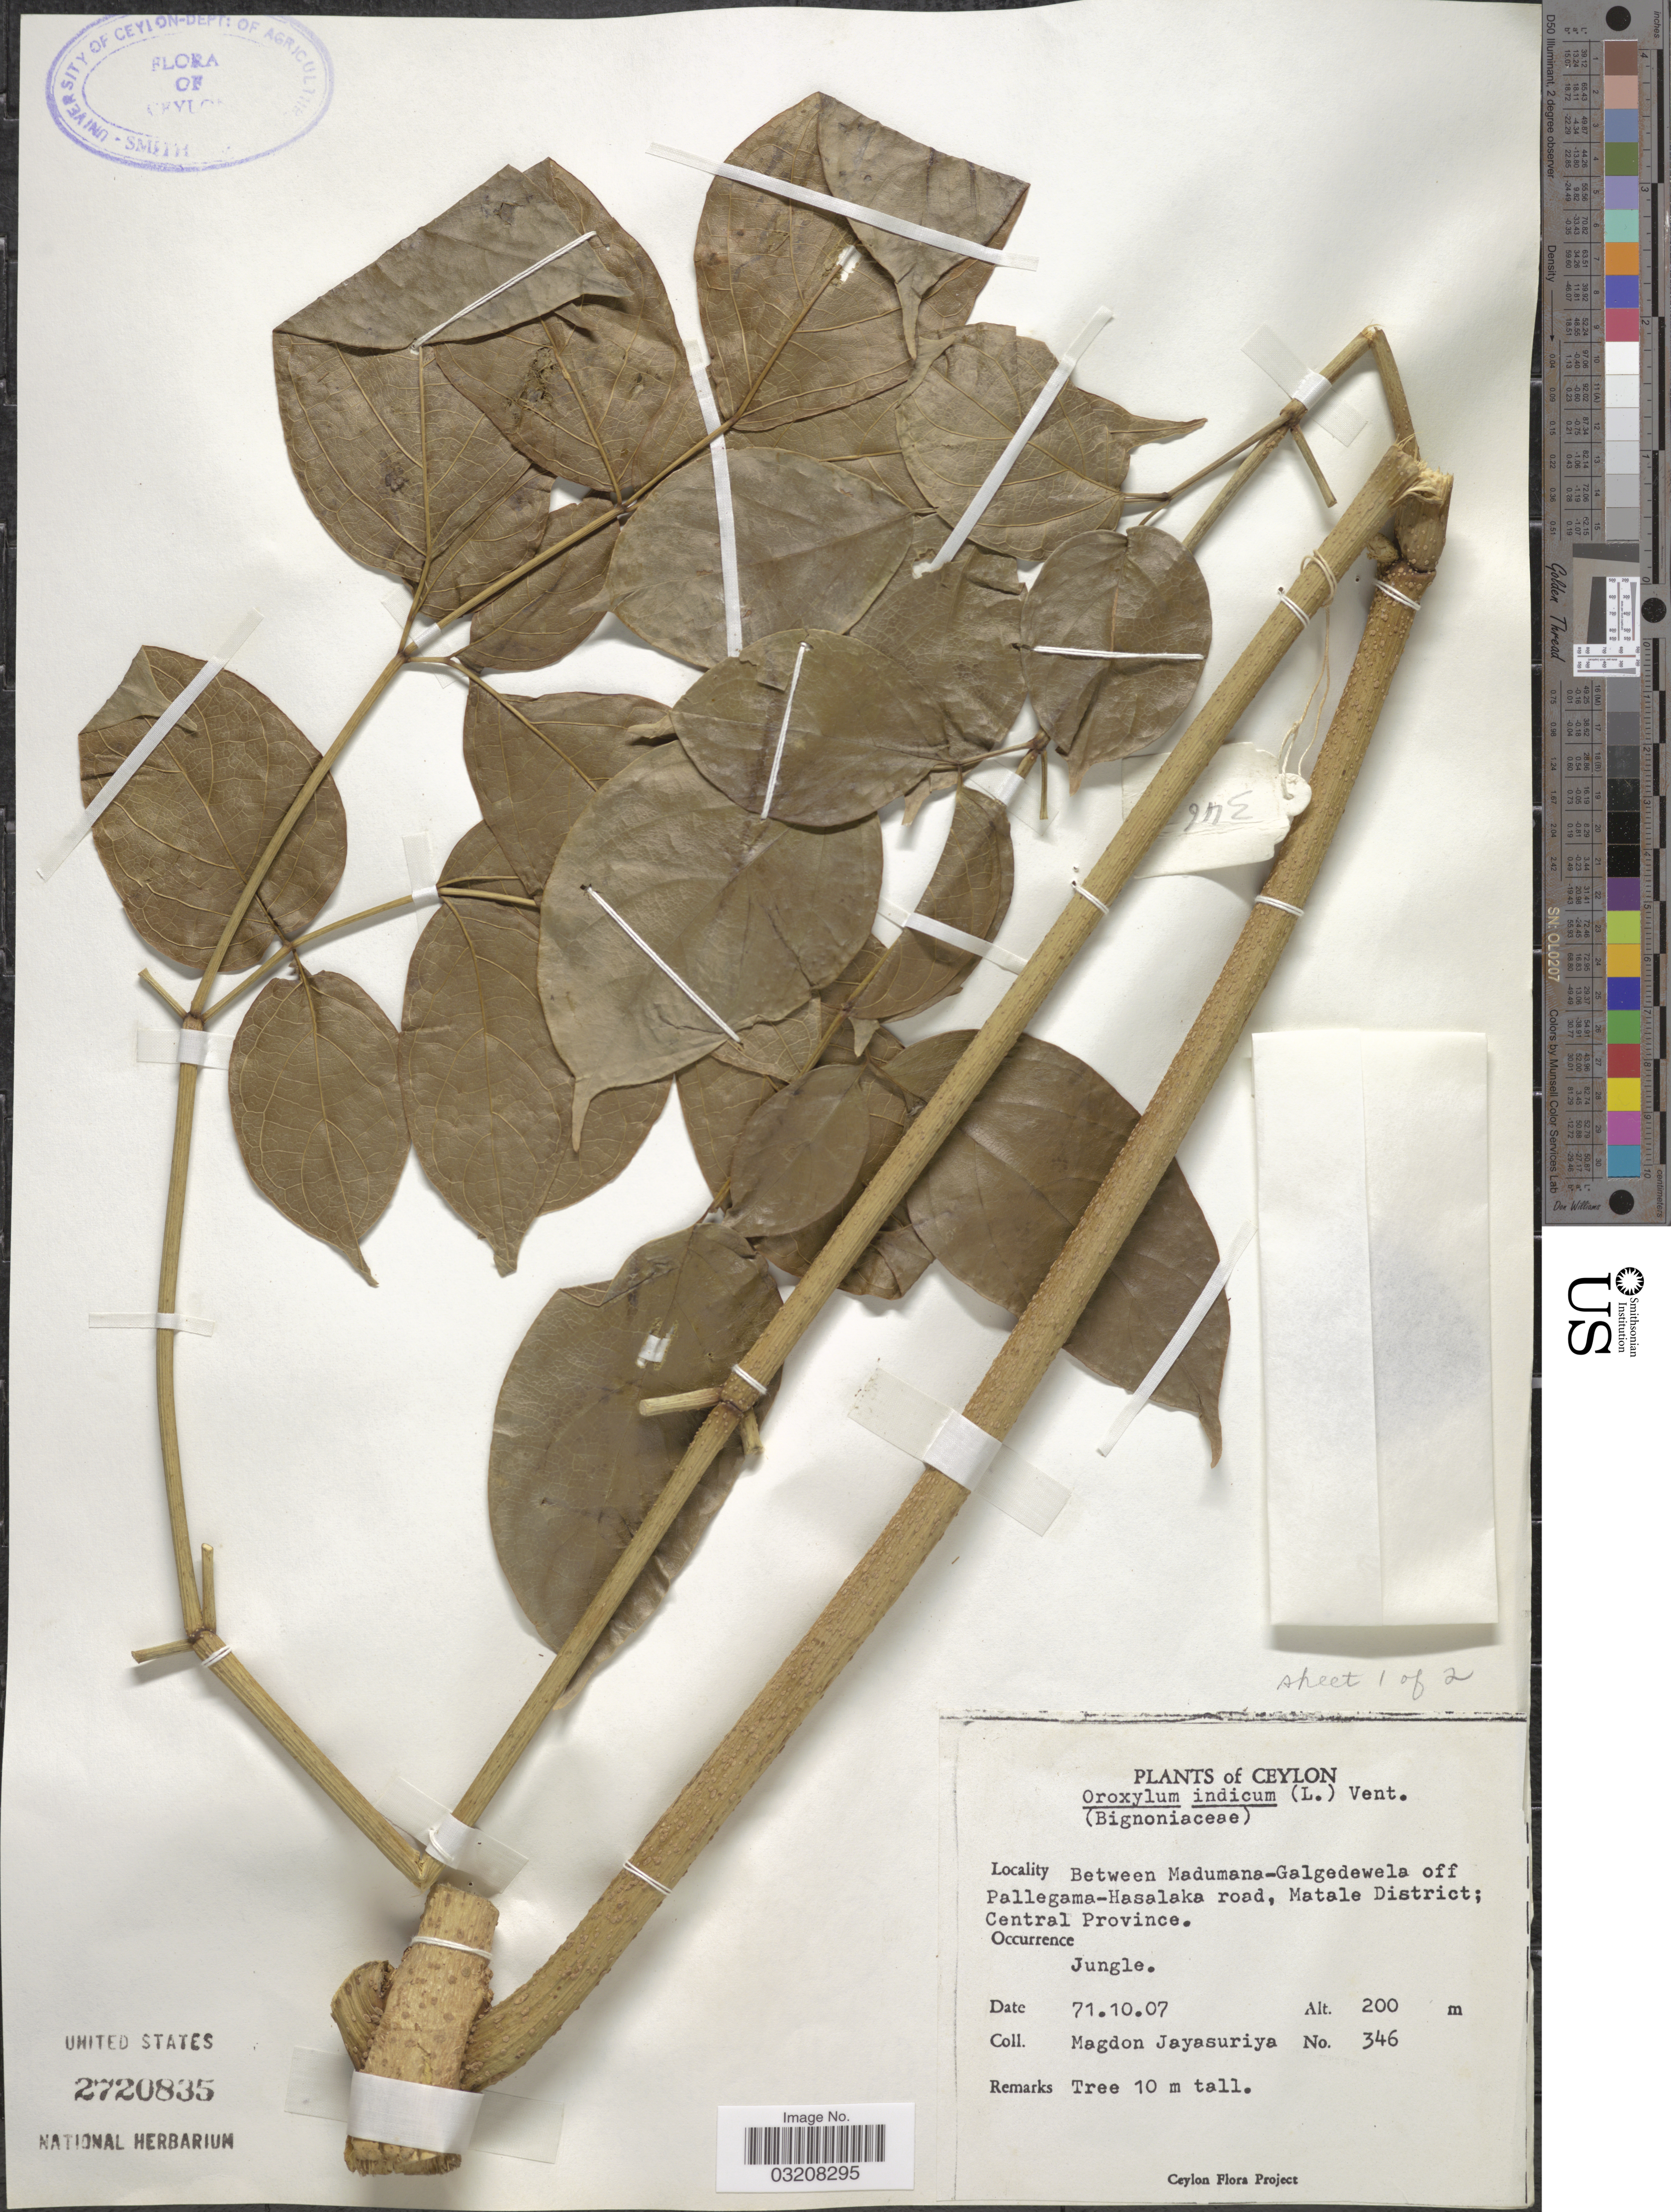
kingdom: Plantae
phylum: Tracheophyta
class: Magnoliopsida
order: Lamiales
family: Bignoniaceae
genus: Oroxylum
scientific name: Oroxylum indicum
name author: (L.) Kurz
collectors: A. H. Jayasuriya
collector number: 346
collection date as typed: Transcribed d/m/y: 7/10/71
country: Sri Lanka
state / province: Central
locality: Ceylon. Between Madumana-Galgedewele off Pallegama-Hasalaka road, Matale District; Central Province.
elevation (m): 200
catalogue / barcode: US 2720835